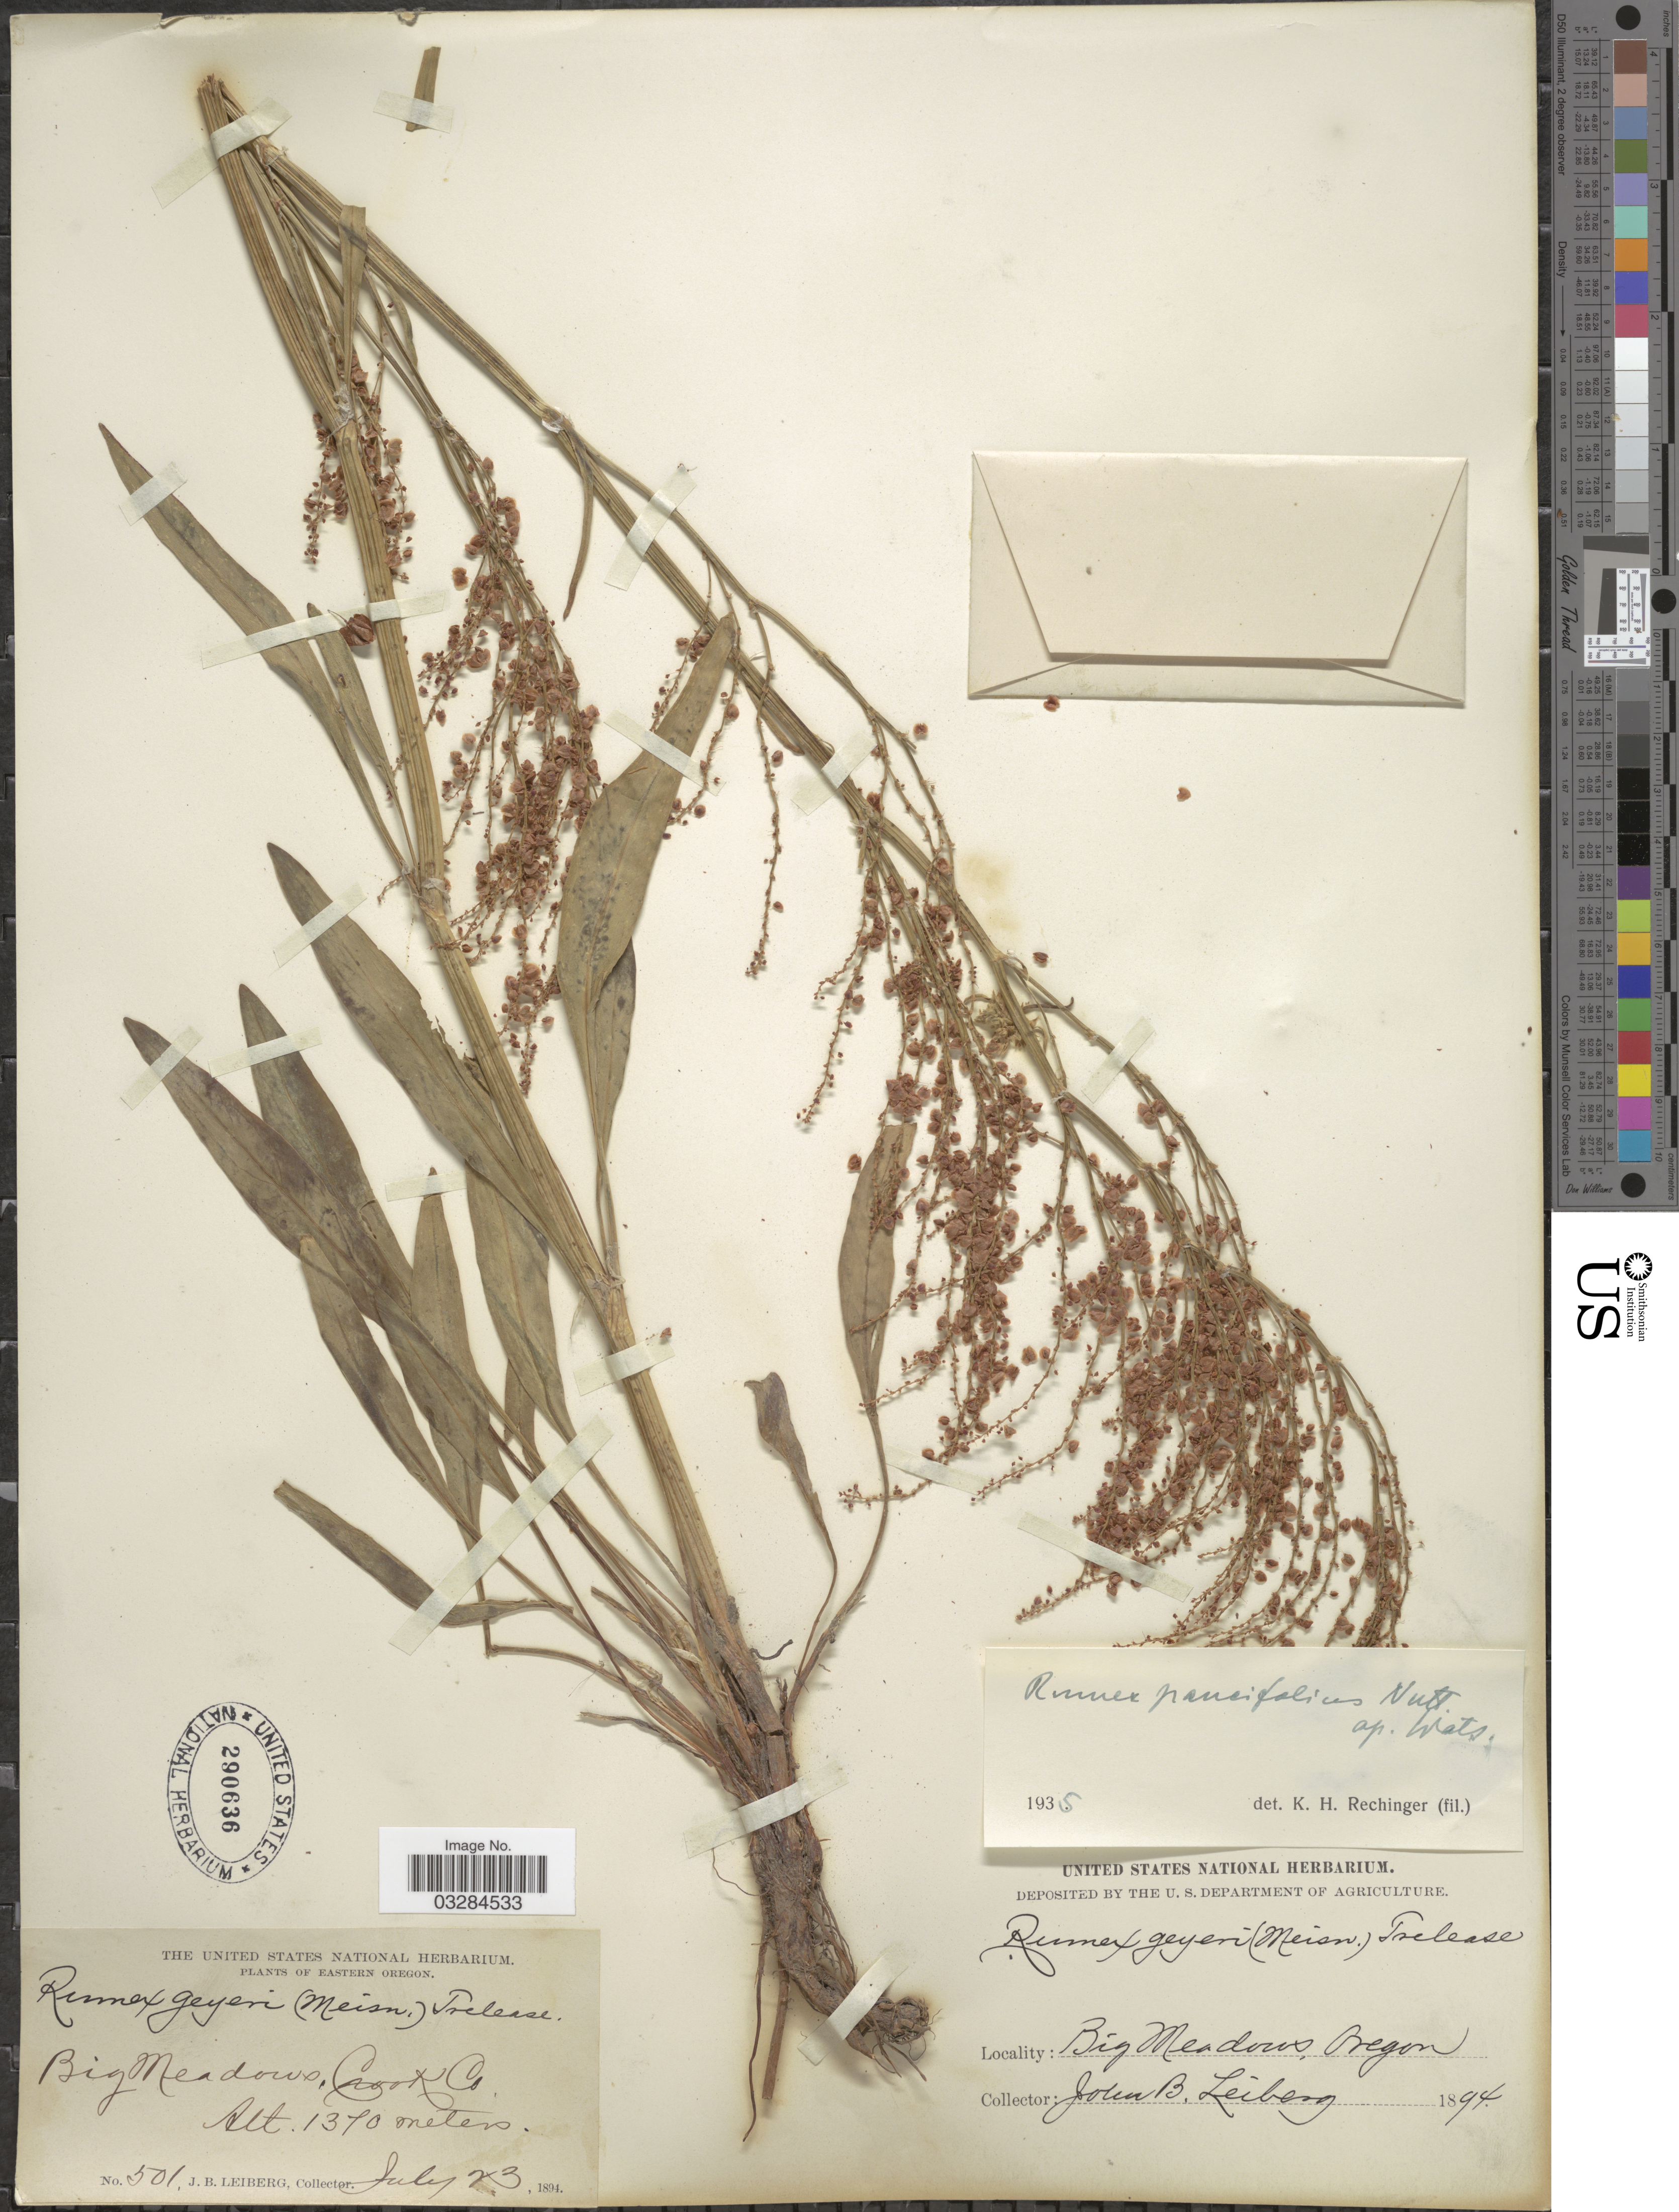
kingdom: Plantae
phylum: Tracheophyta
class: Magnoliopsida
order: Caryophyllales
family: Polygonaceae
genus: Rumex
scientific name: Rumex paucifolius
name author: Nutt.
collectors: J. B. Leiberg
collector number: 501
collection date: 1894-07-23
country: United States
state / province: Oregon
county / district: Crook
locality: Eastern Oregon. Big Meadows, Crook Co.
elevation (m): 1370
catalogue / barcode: US 290636